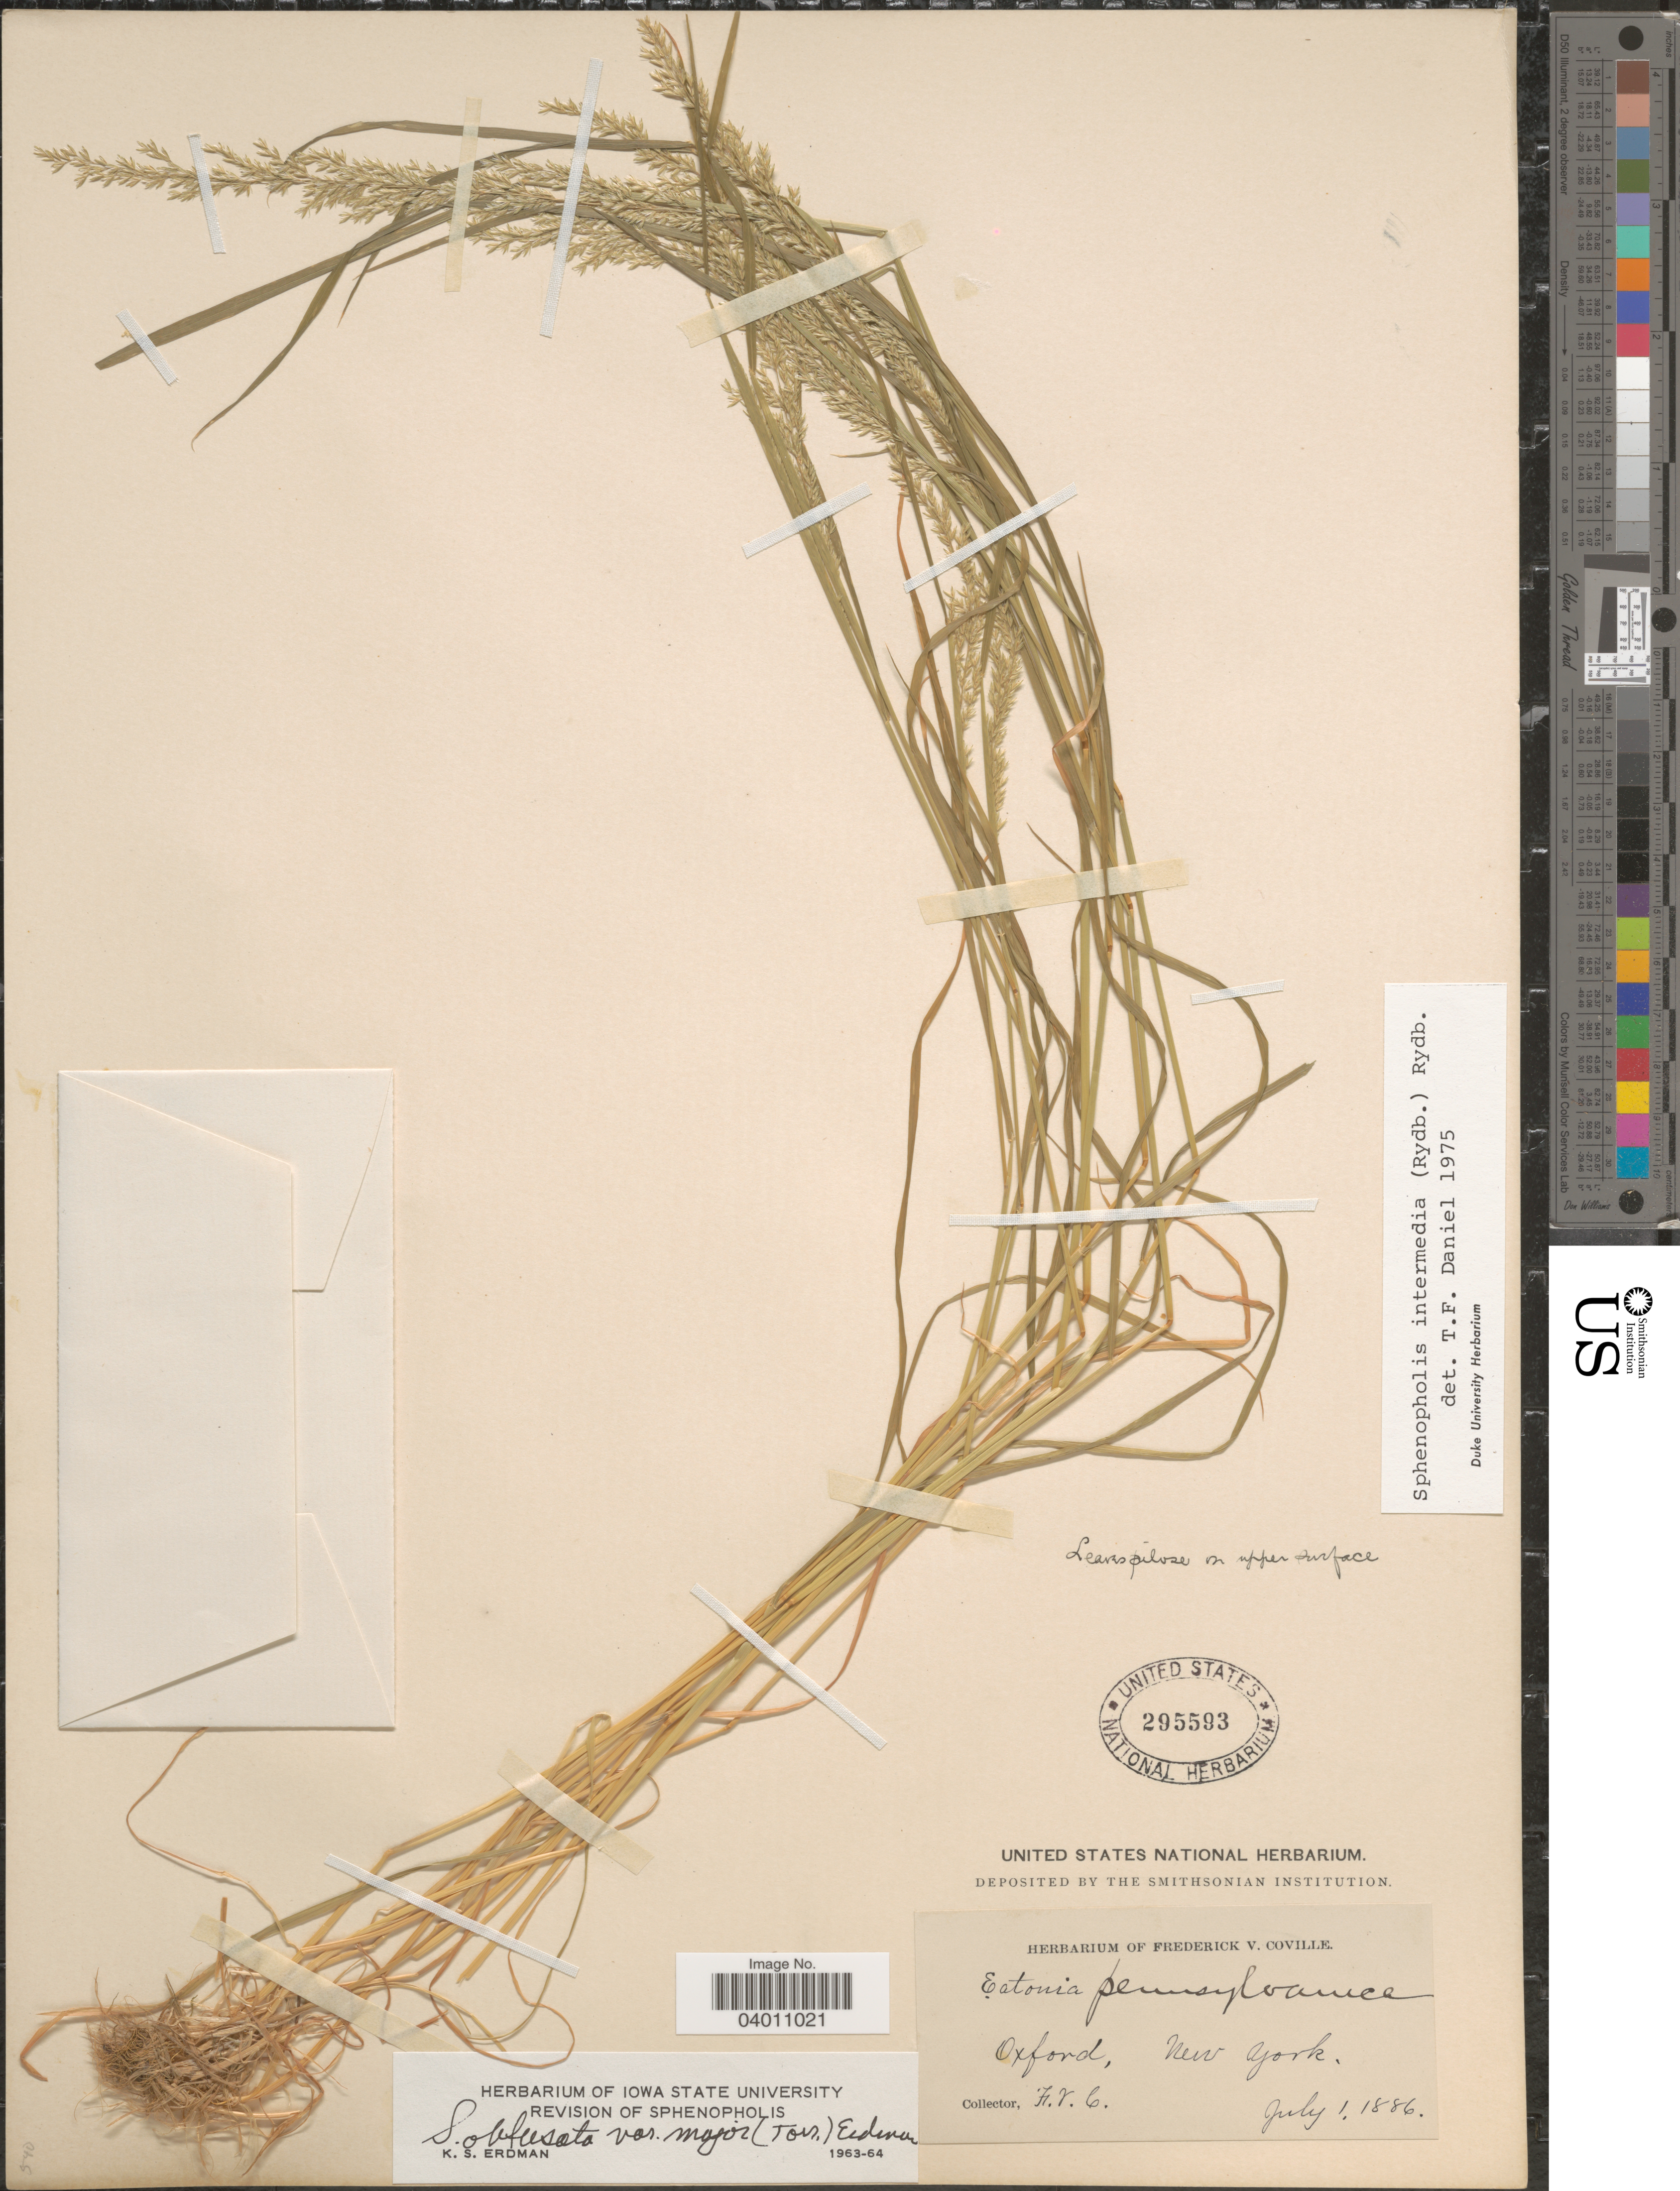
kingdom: Plantae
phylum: Tracheophyta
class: Liliopsida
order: Poales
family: Poaceae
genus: Sphenopholis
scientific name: Sphenopholis intermedia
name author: (Rydb.) Rydb.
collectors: F. V. Coville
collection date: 1886-07-01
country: United States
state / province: New York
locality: Oxford.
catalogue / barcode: US 295593